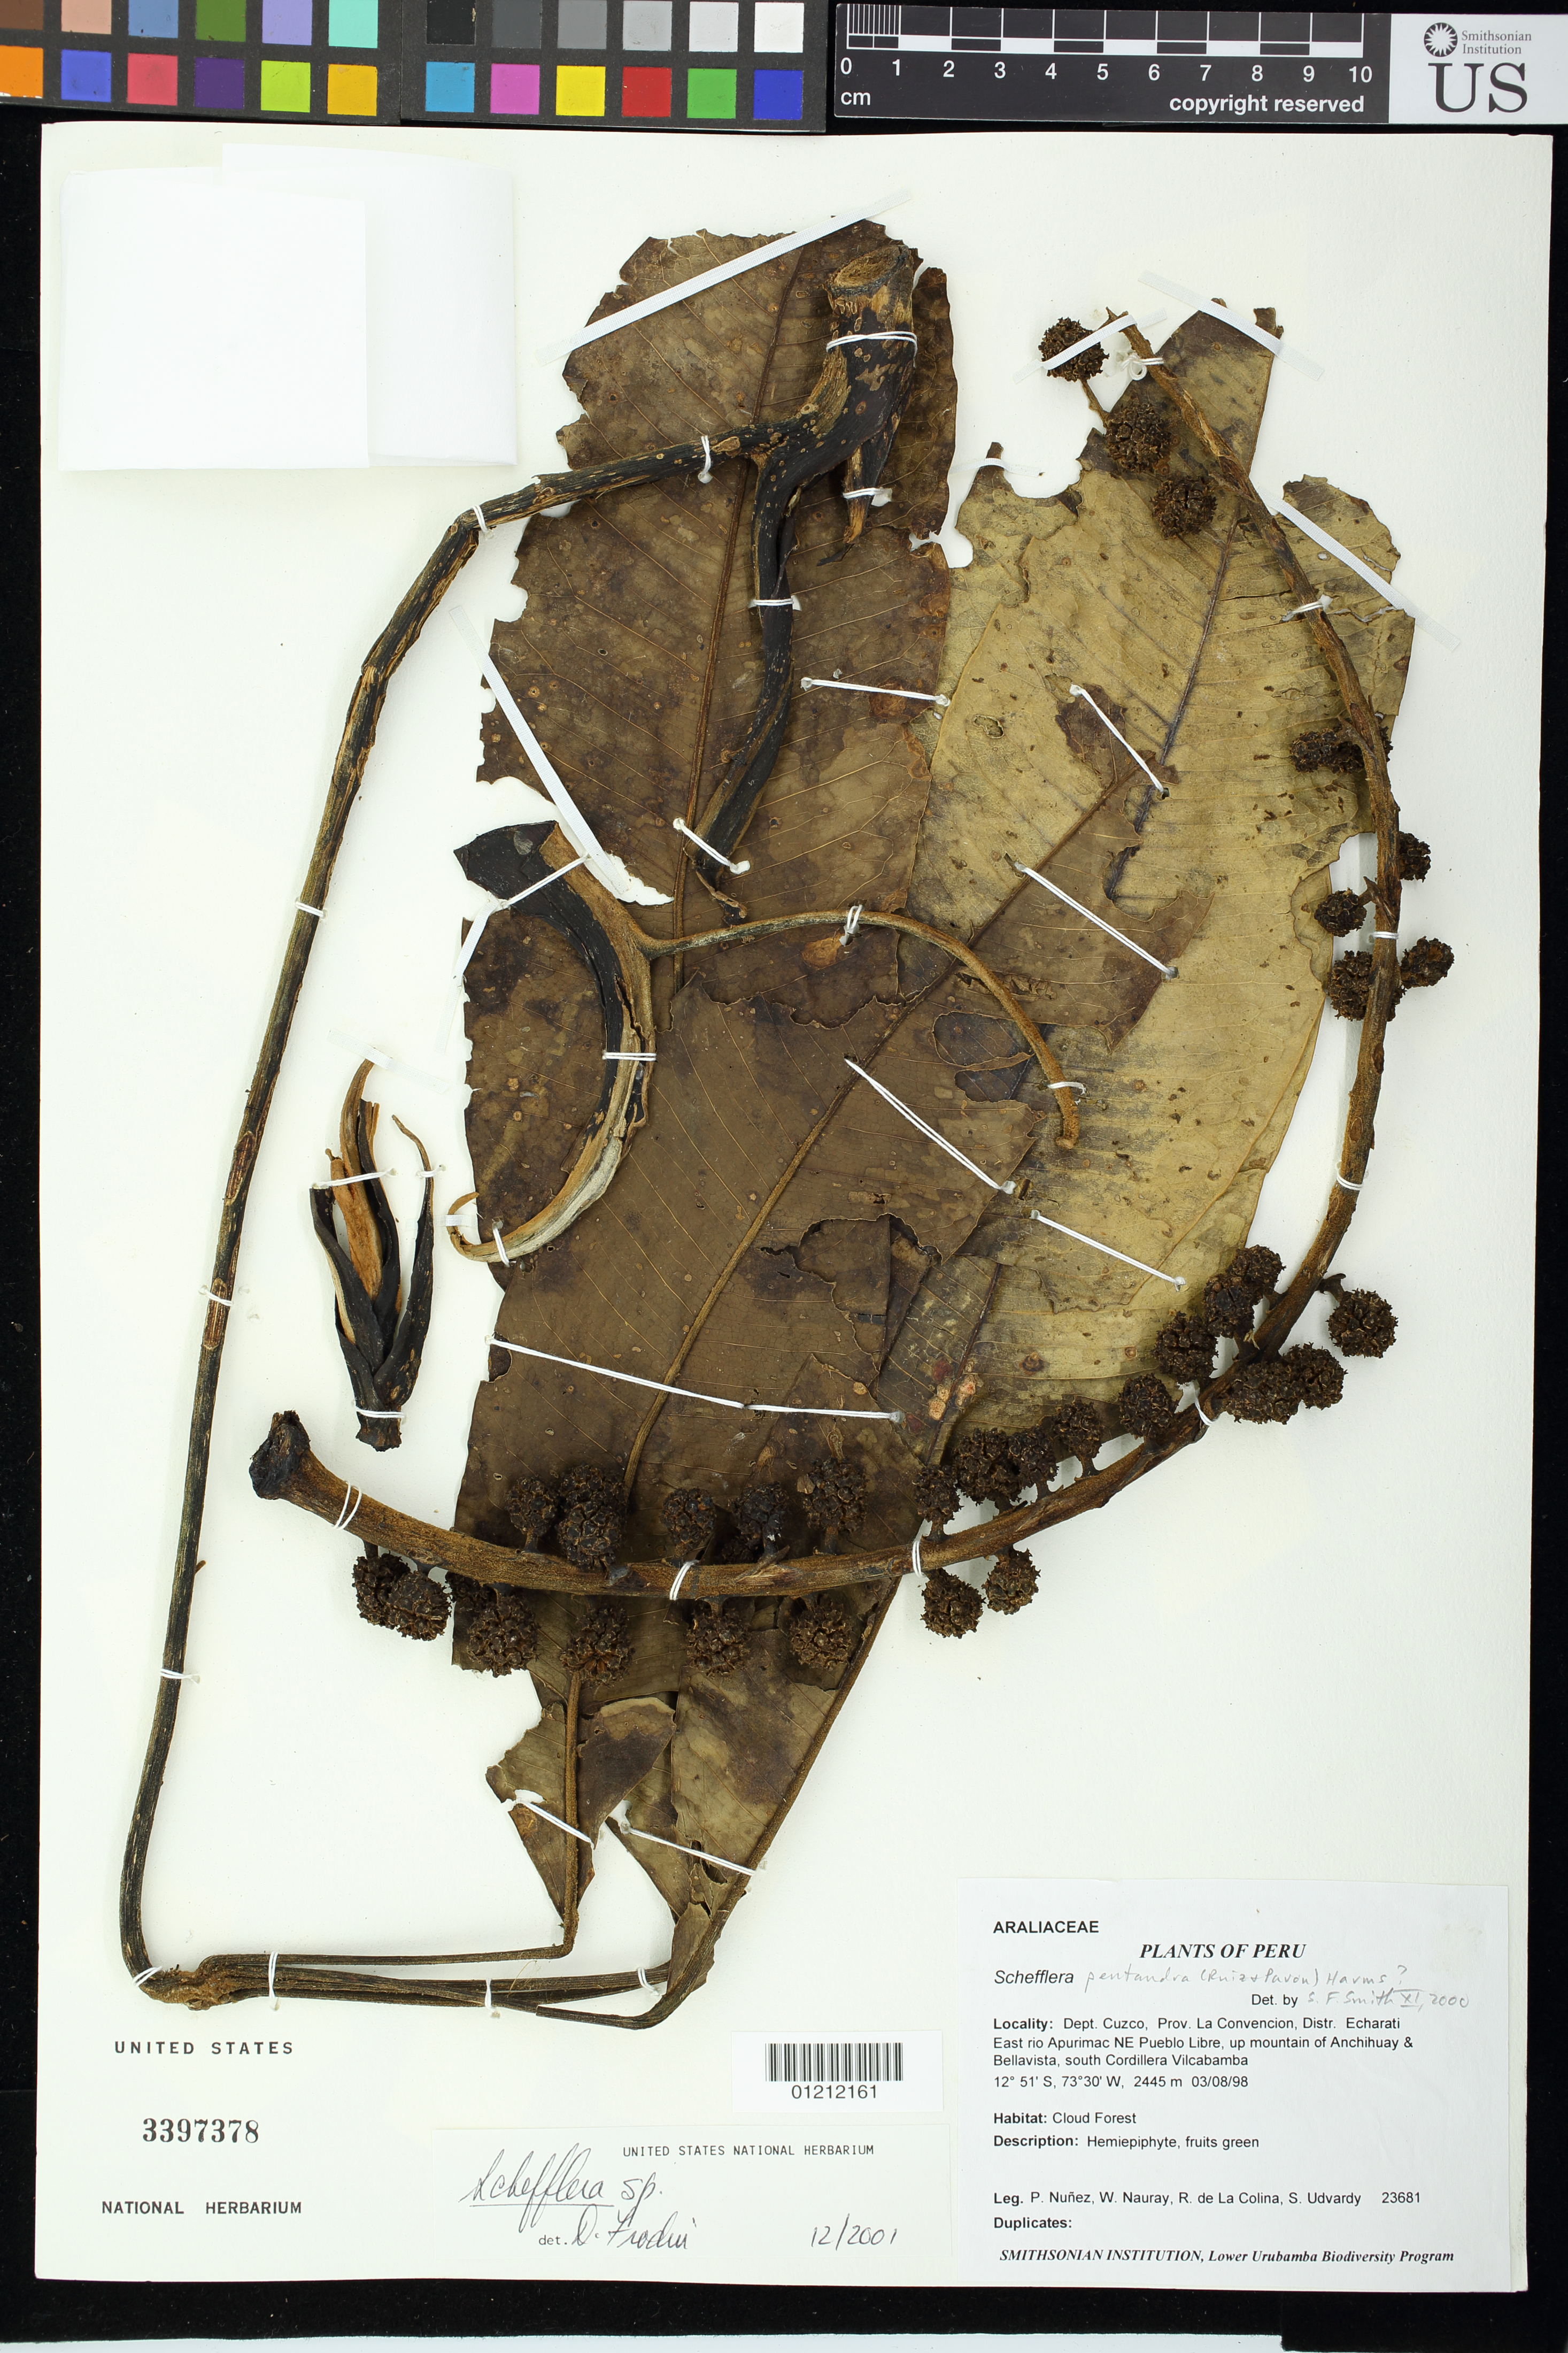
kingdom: Plantae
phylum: Tracheophyta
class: Magnoliopsida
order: Apiales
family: Araliaceae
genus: Schefflera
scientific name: Schefflera sp.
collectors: P. Nuñez V., W. Nauray, R. de La Colina & S. Udvardy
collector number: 23681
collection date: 1998-08-03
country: Peru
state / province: Cusco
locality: Prov. La Convencion, Distr. Echarati, East rio Apurimac, NE of Pueblo Libre, up mountain of Anchihuay & Bellavista, S of Cordillera Vicabamba.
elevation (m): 2445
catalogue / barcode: US 3397378